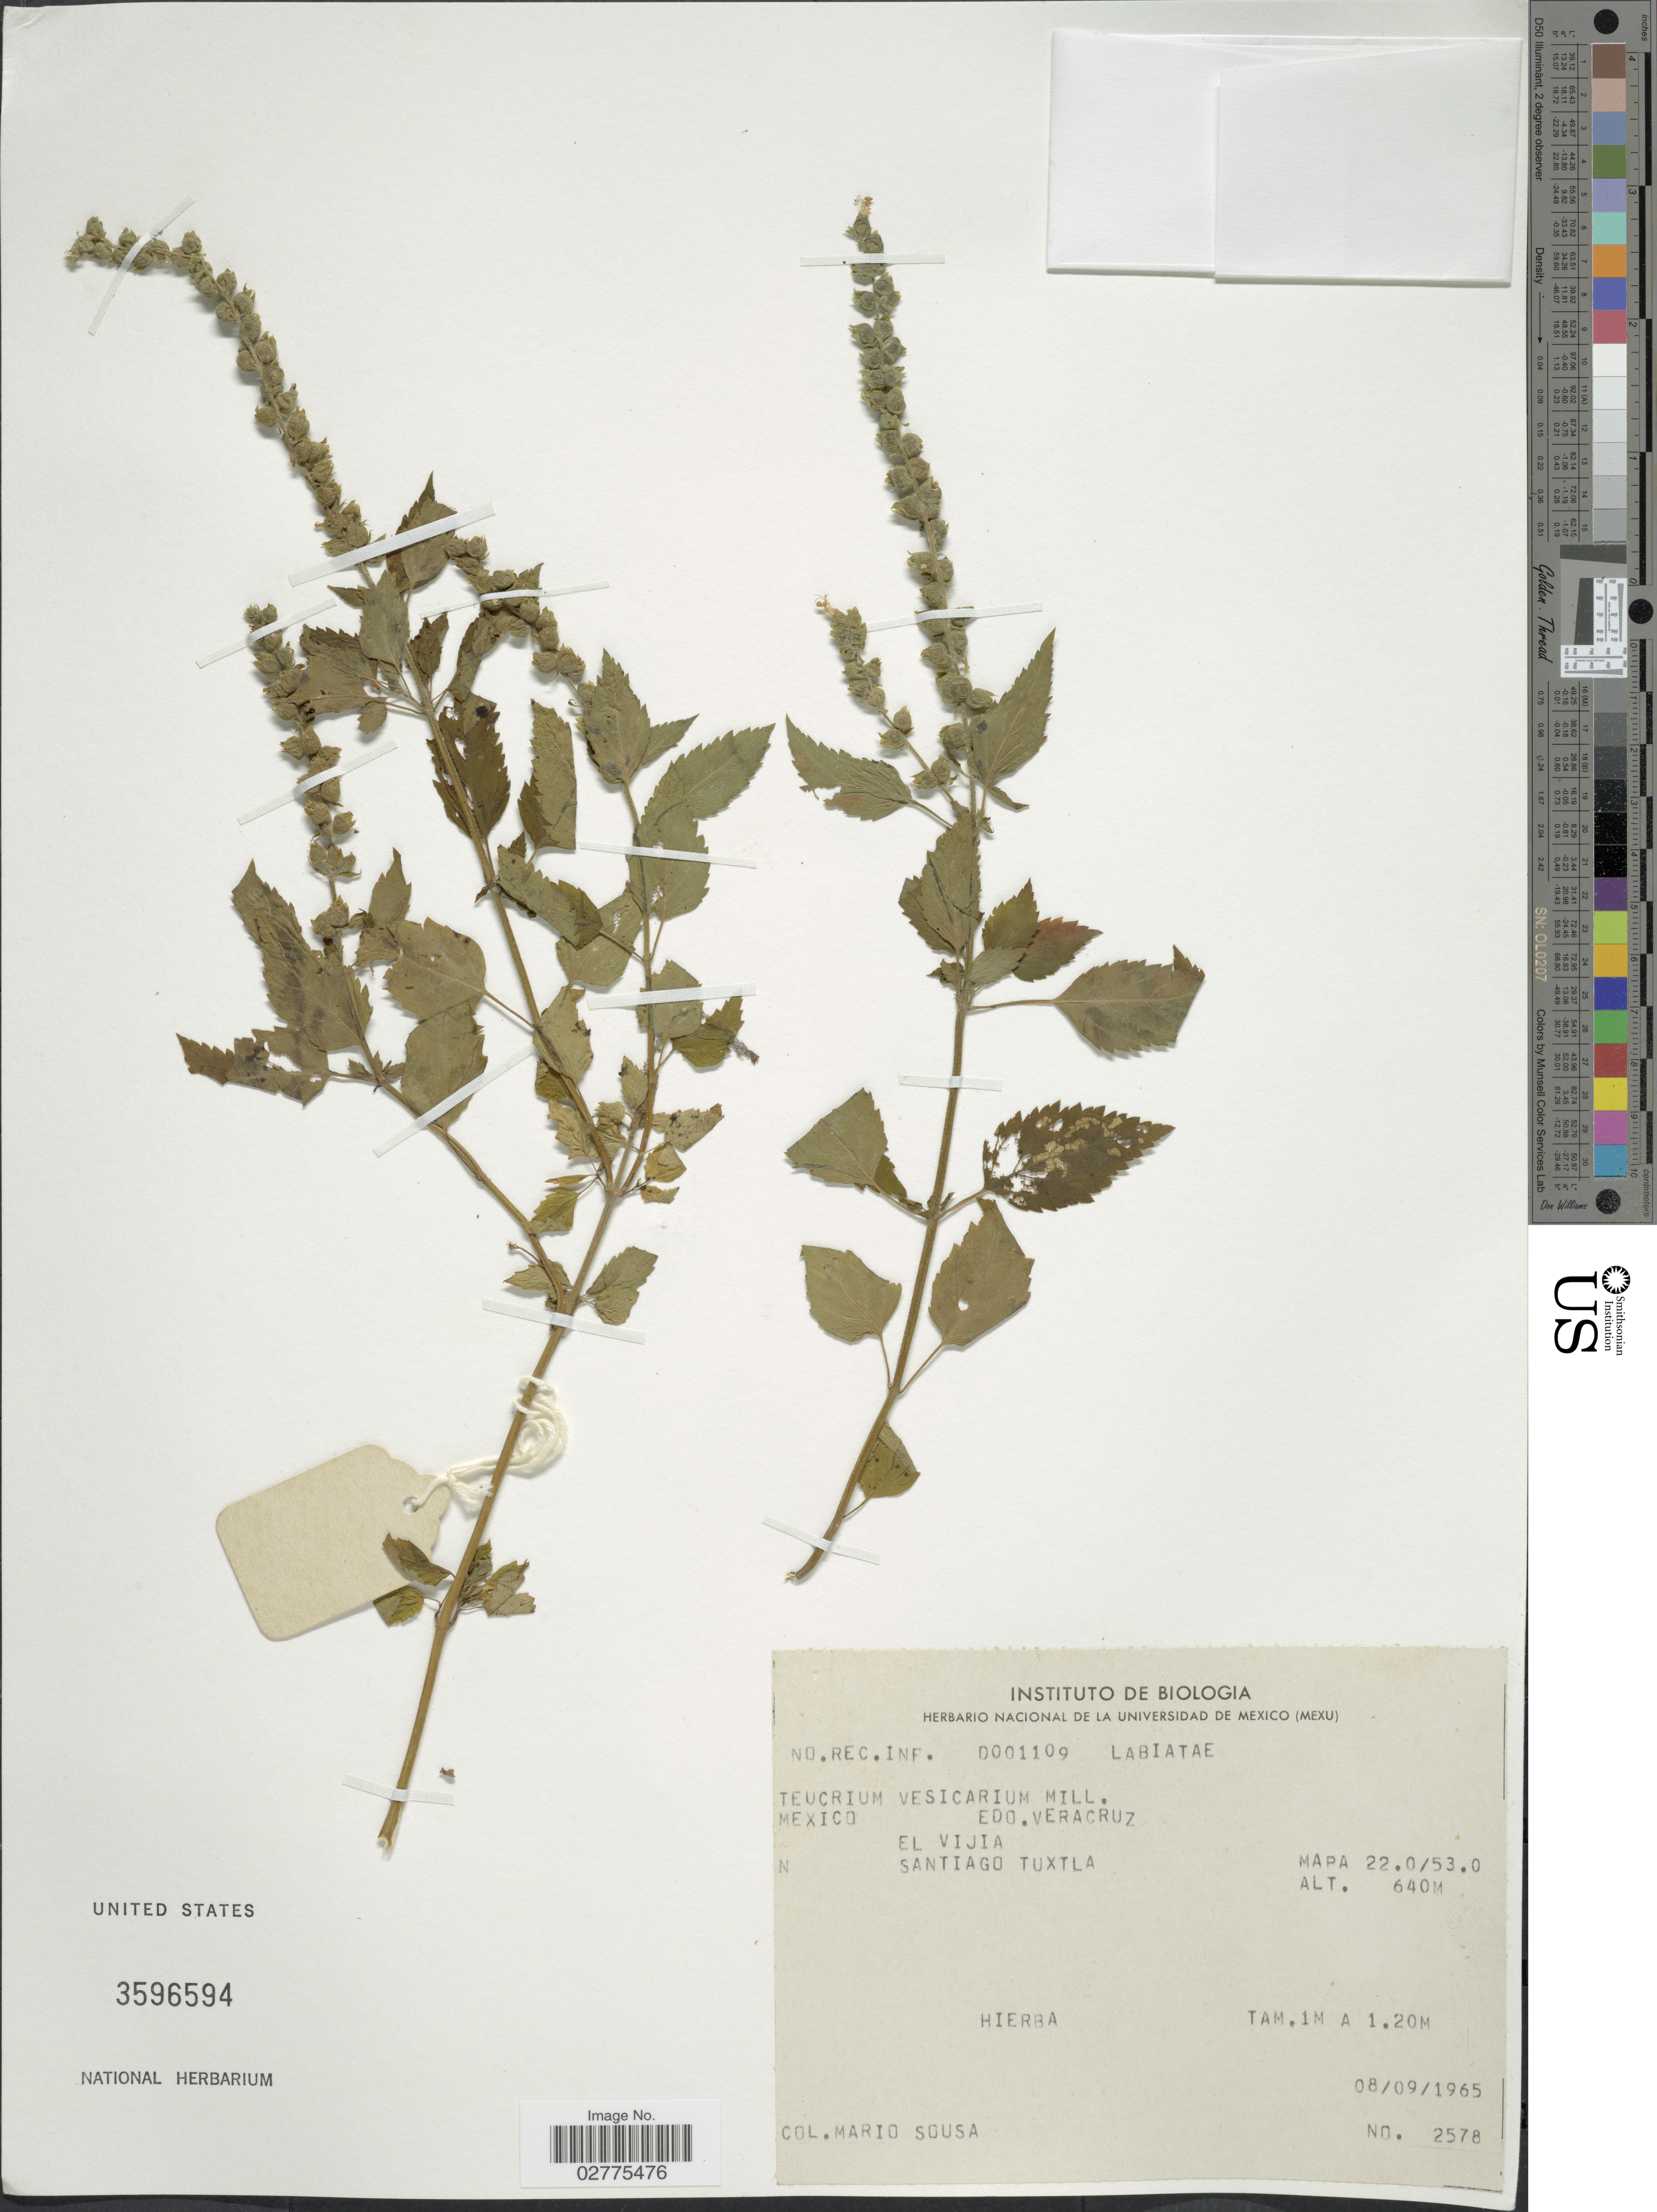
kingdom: Plantae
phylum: Tracheophyta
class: Magnoliopsida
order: Lamiales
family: Lamiaceae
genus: Teucrium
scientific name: Teucrium vesicarium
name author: Mill.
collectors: M. Sousa S.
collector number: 2578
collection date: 1965-09-08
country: Mexico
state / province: Veracruz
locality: El Vija, Santiago Tuxtla, Mapa 22.0/53.0.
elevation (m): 640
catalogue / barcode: US 3596594